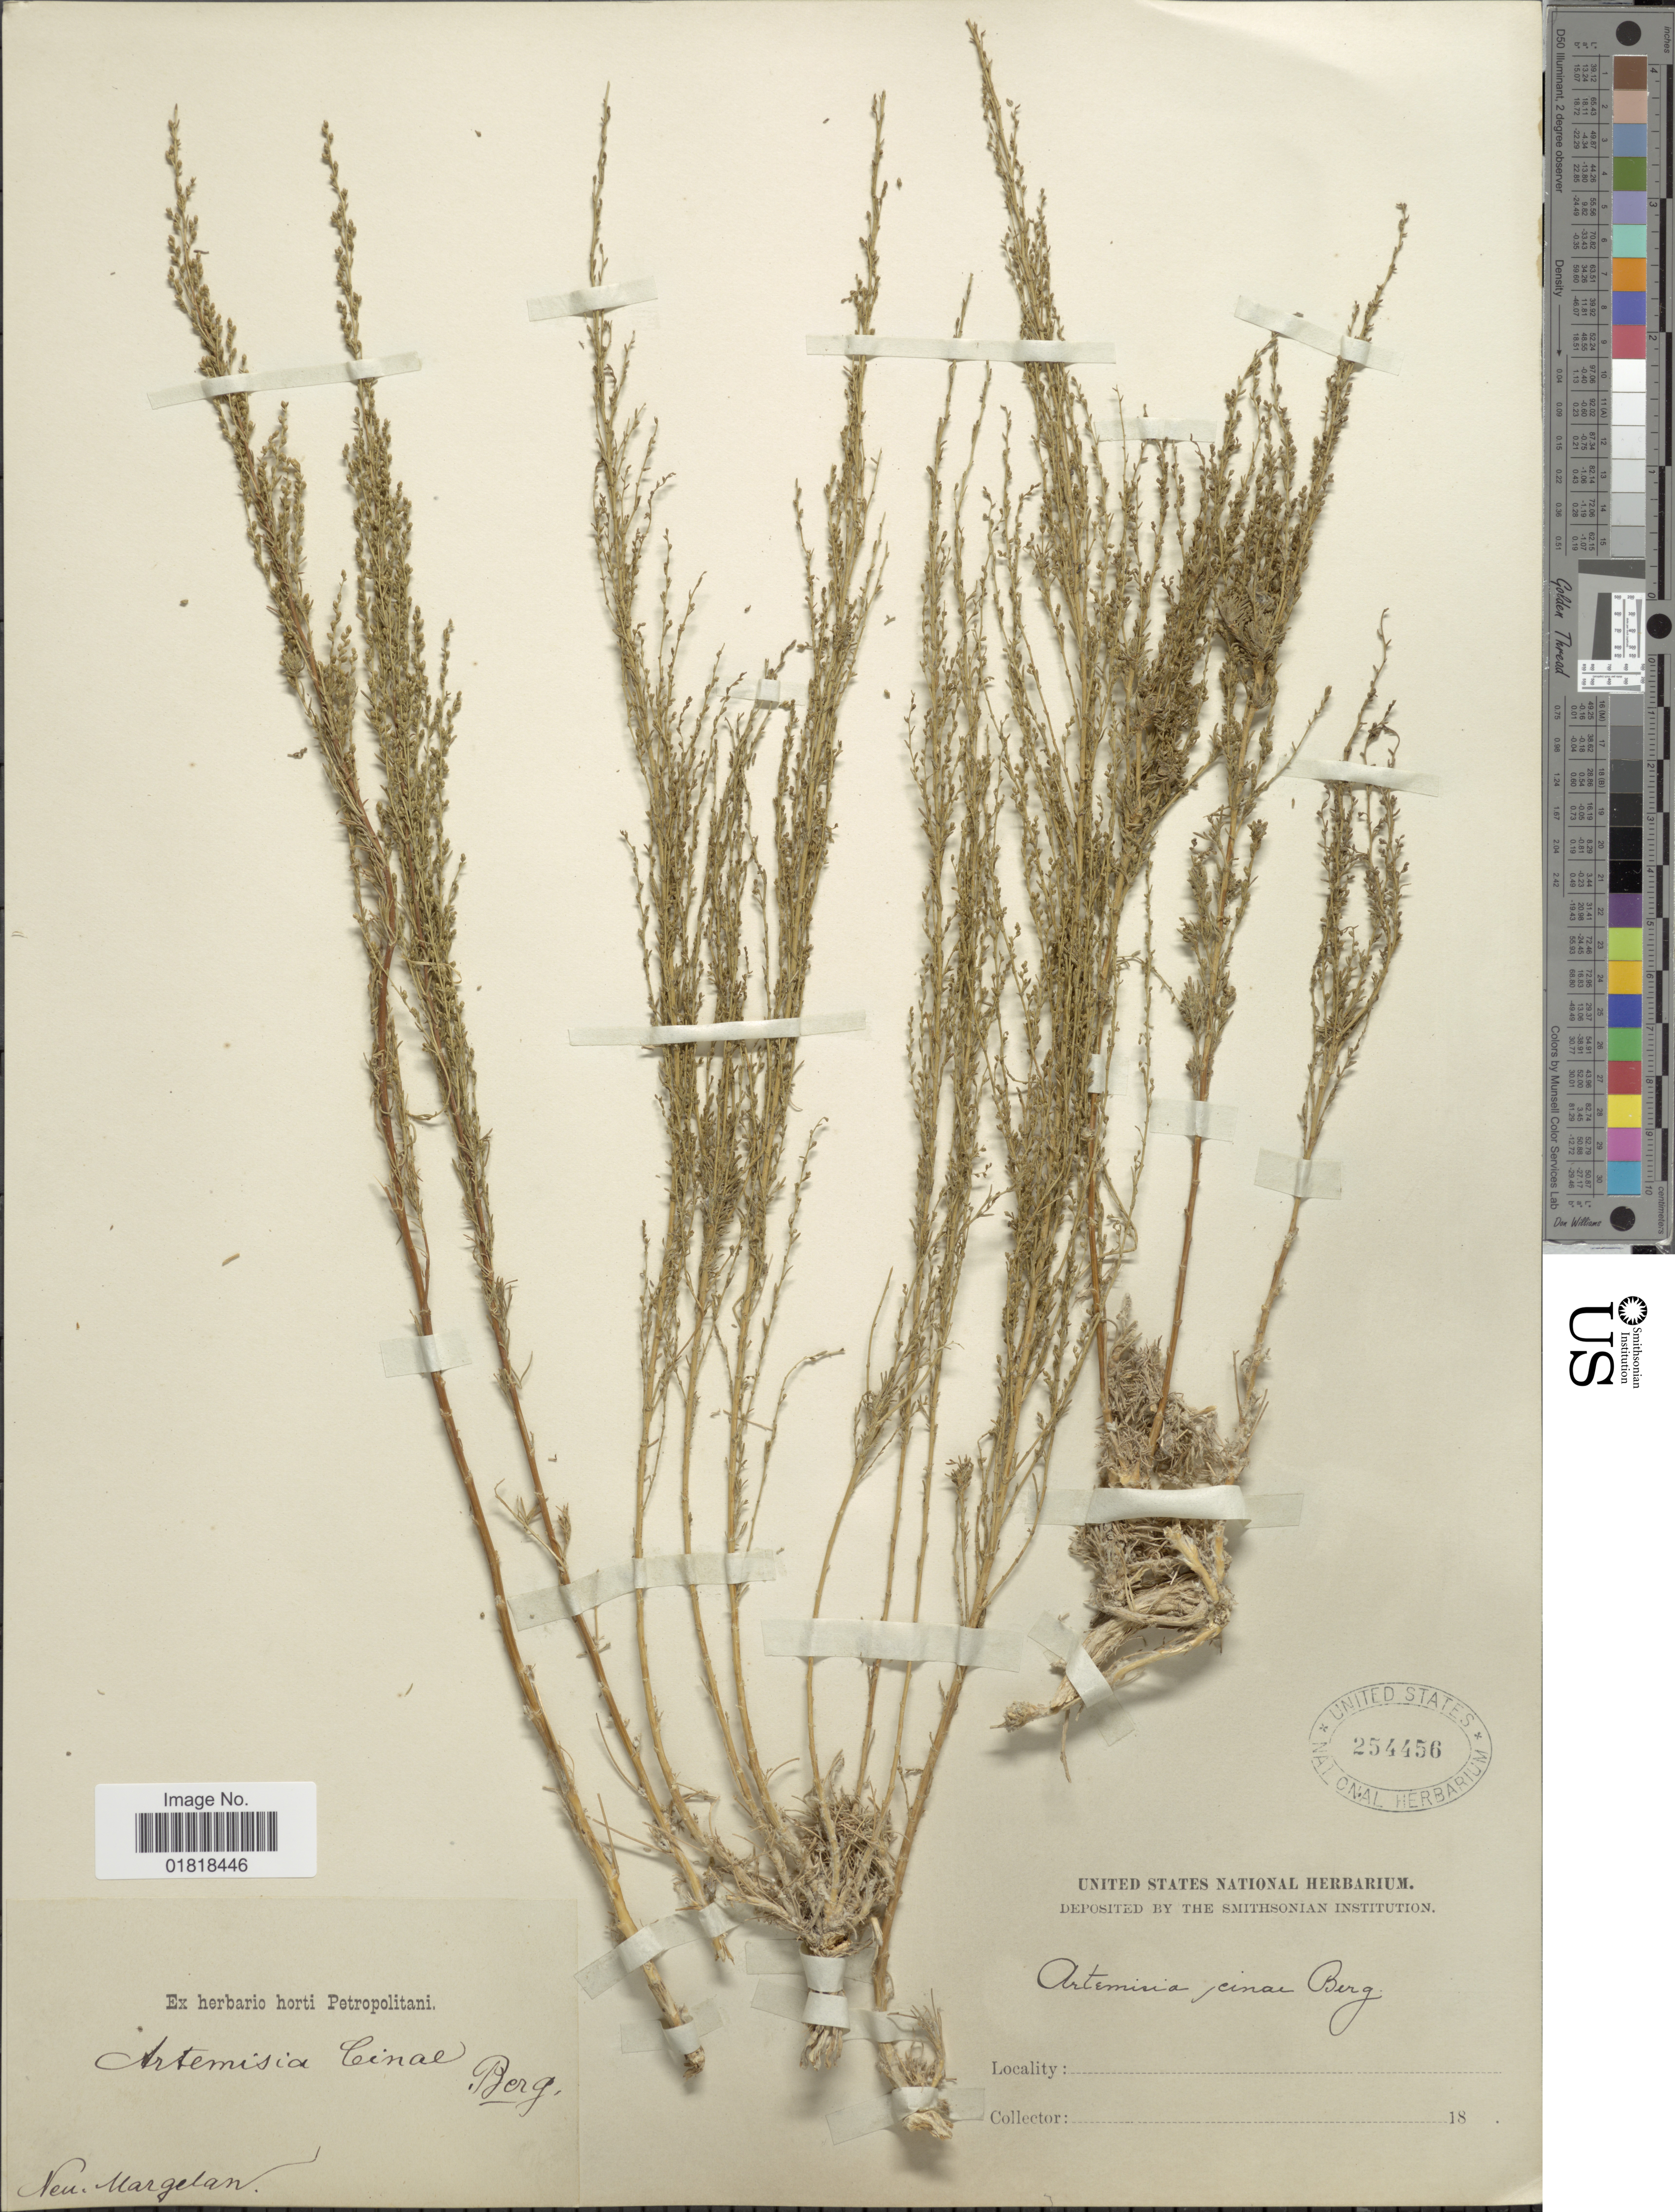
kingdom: Plantae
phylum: Tracheophyta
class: Magnoliopsida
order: Asterales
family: Asteraceae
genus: Artemisia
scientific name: Artemisia cina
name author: L.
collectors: ex Herb. Horti Bot. Petropolitani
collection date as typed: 18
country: Uzbekistan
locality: New Margilan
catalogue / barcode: US 254456